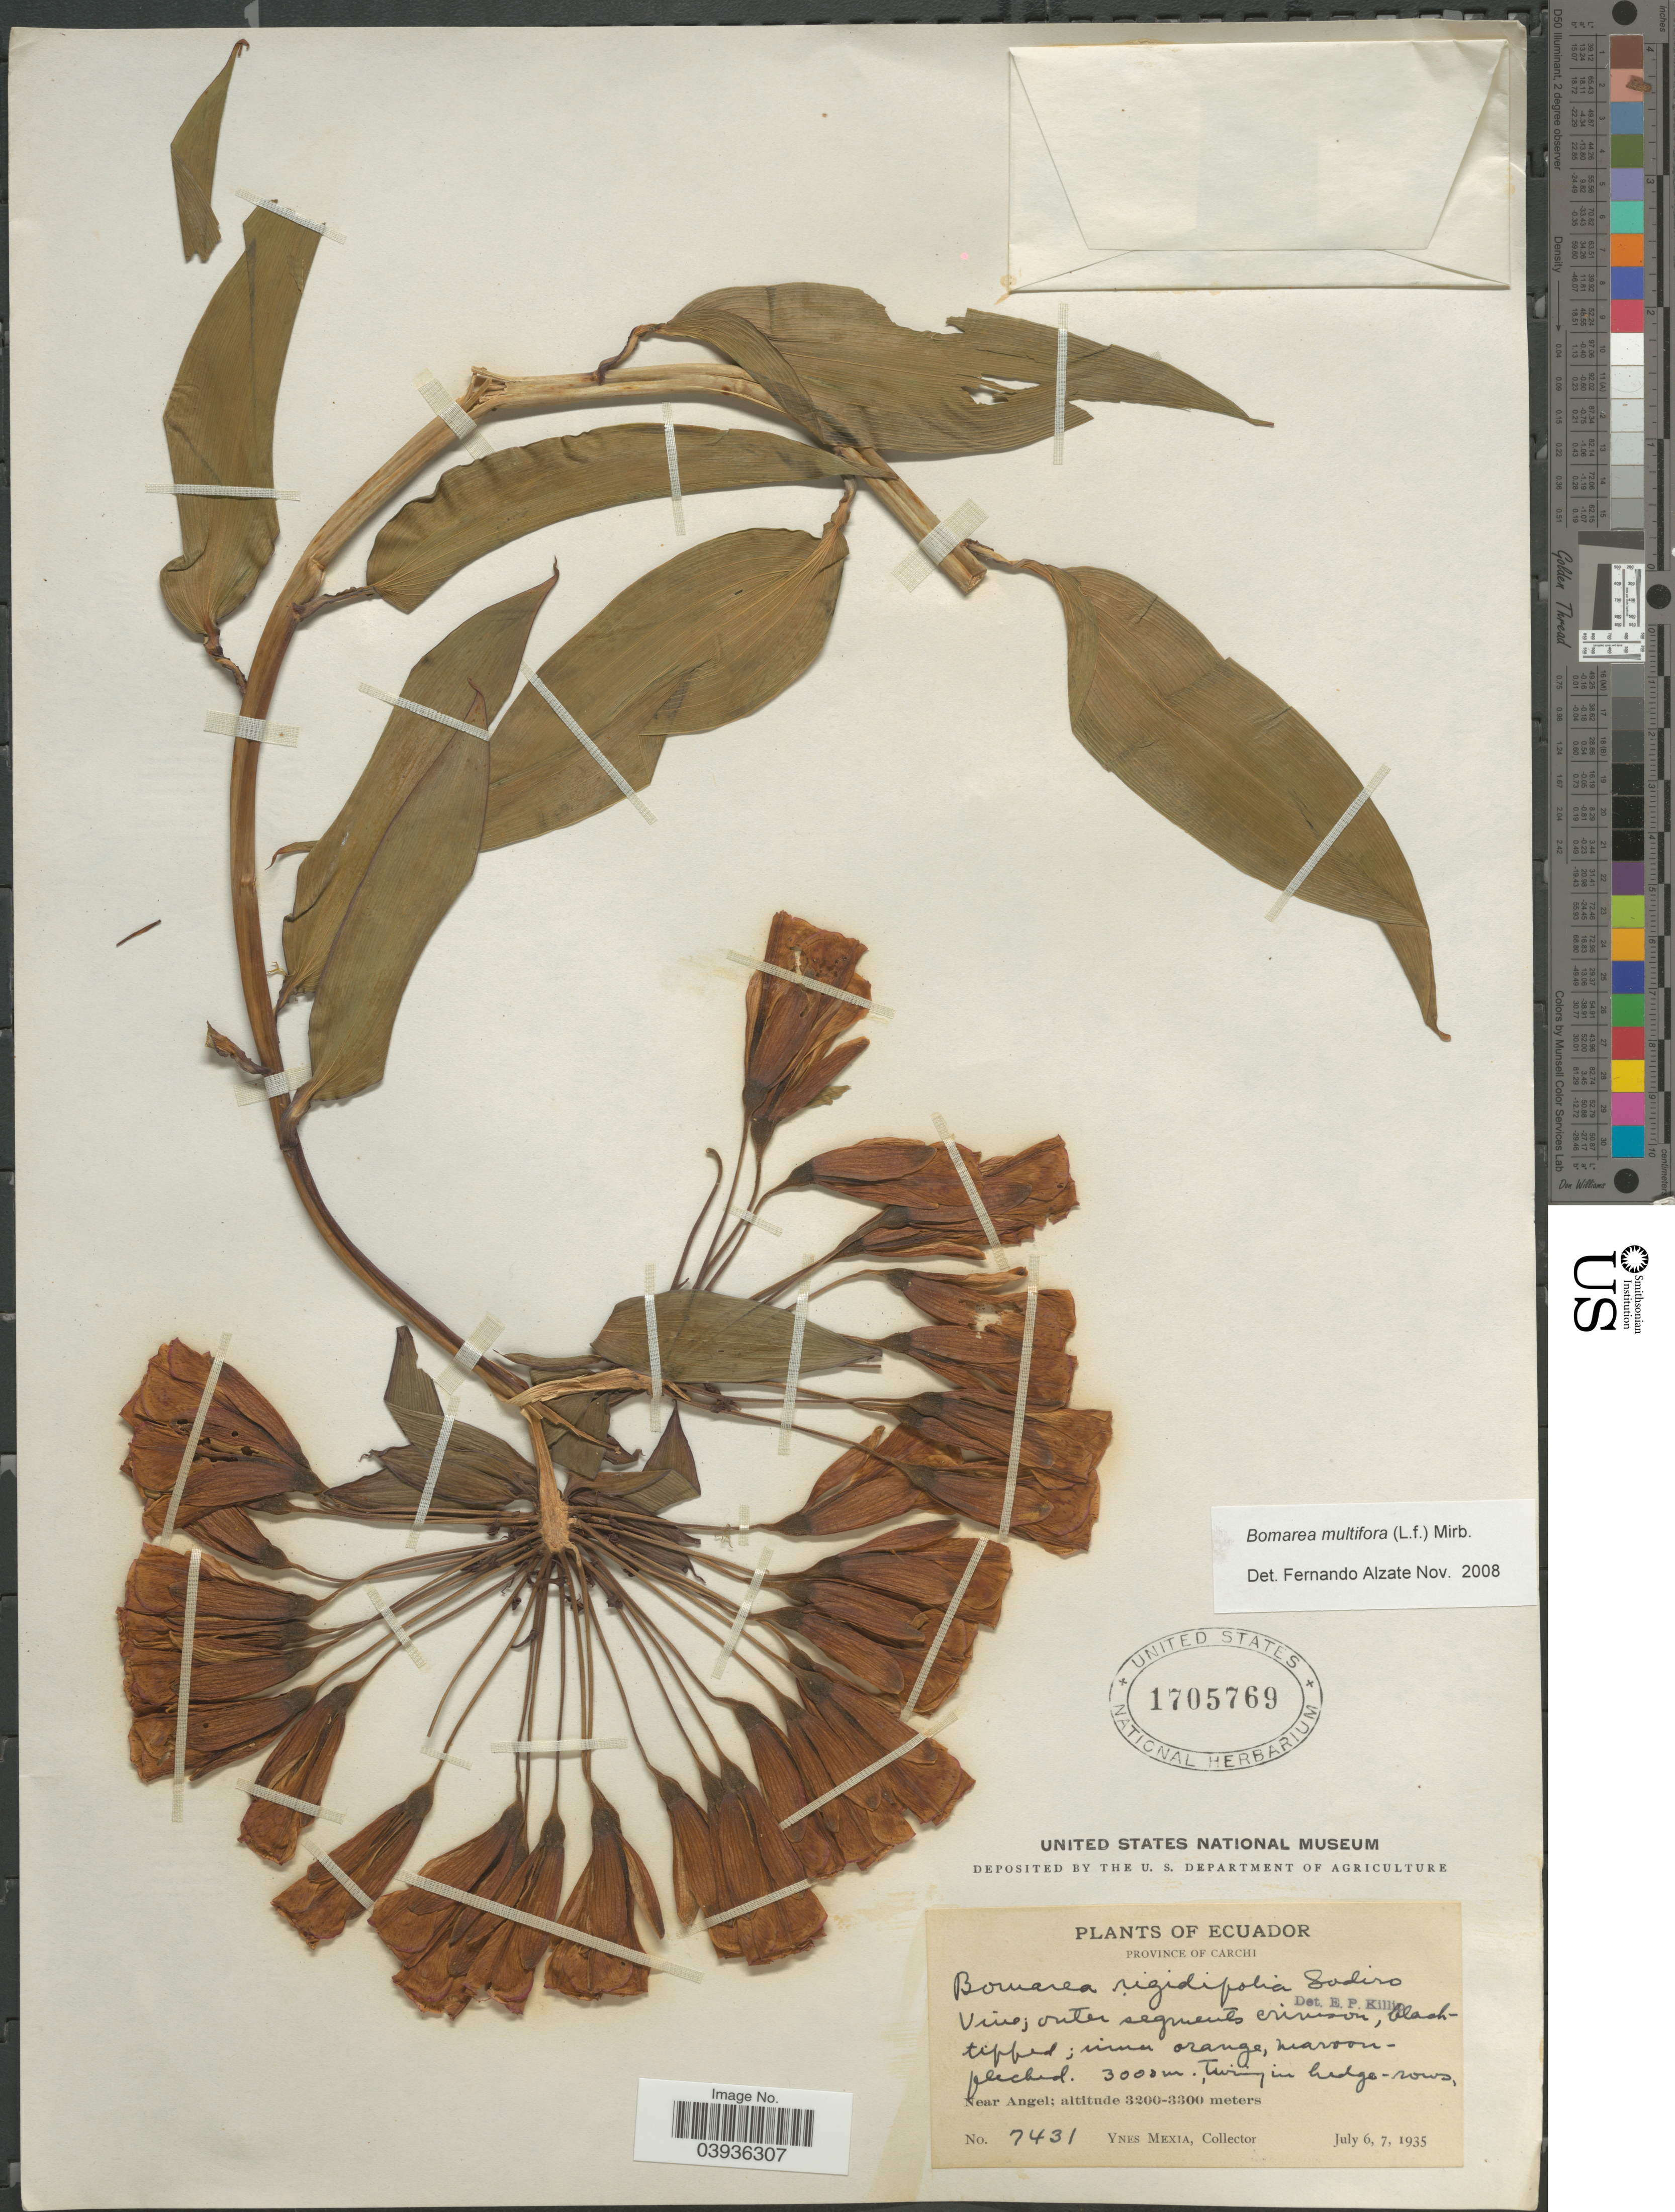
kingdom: Plantae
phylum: Tracheophyta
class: Liliopsida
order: Liliales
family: Alstroemeriaceae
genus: Bomarea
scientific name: Bomarea multiflora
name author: (L. f.) Mirb.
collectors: Y. Mexia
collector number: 7431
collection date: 1935-07-06/1935-07-07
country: Ecuador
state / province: Carchi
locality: Near Angel.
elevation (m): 3000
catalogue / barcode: US 1705769